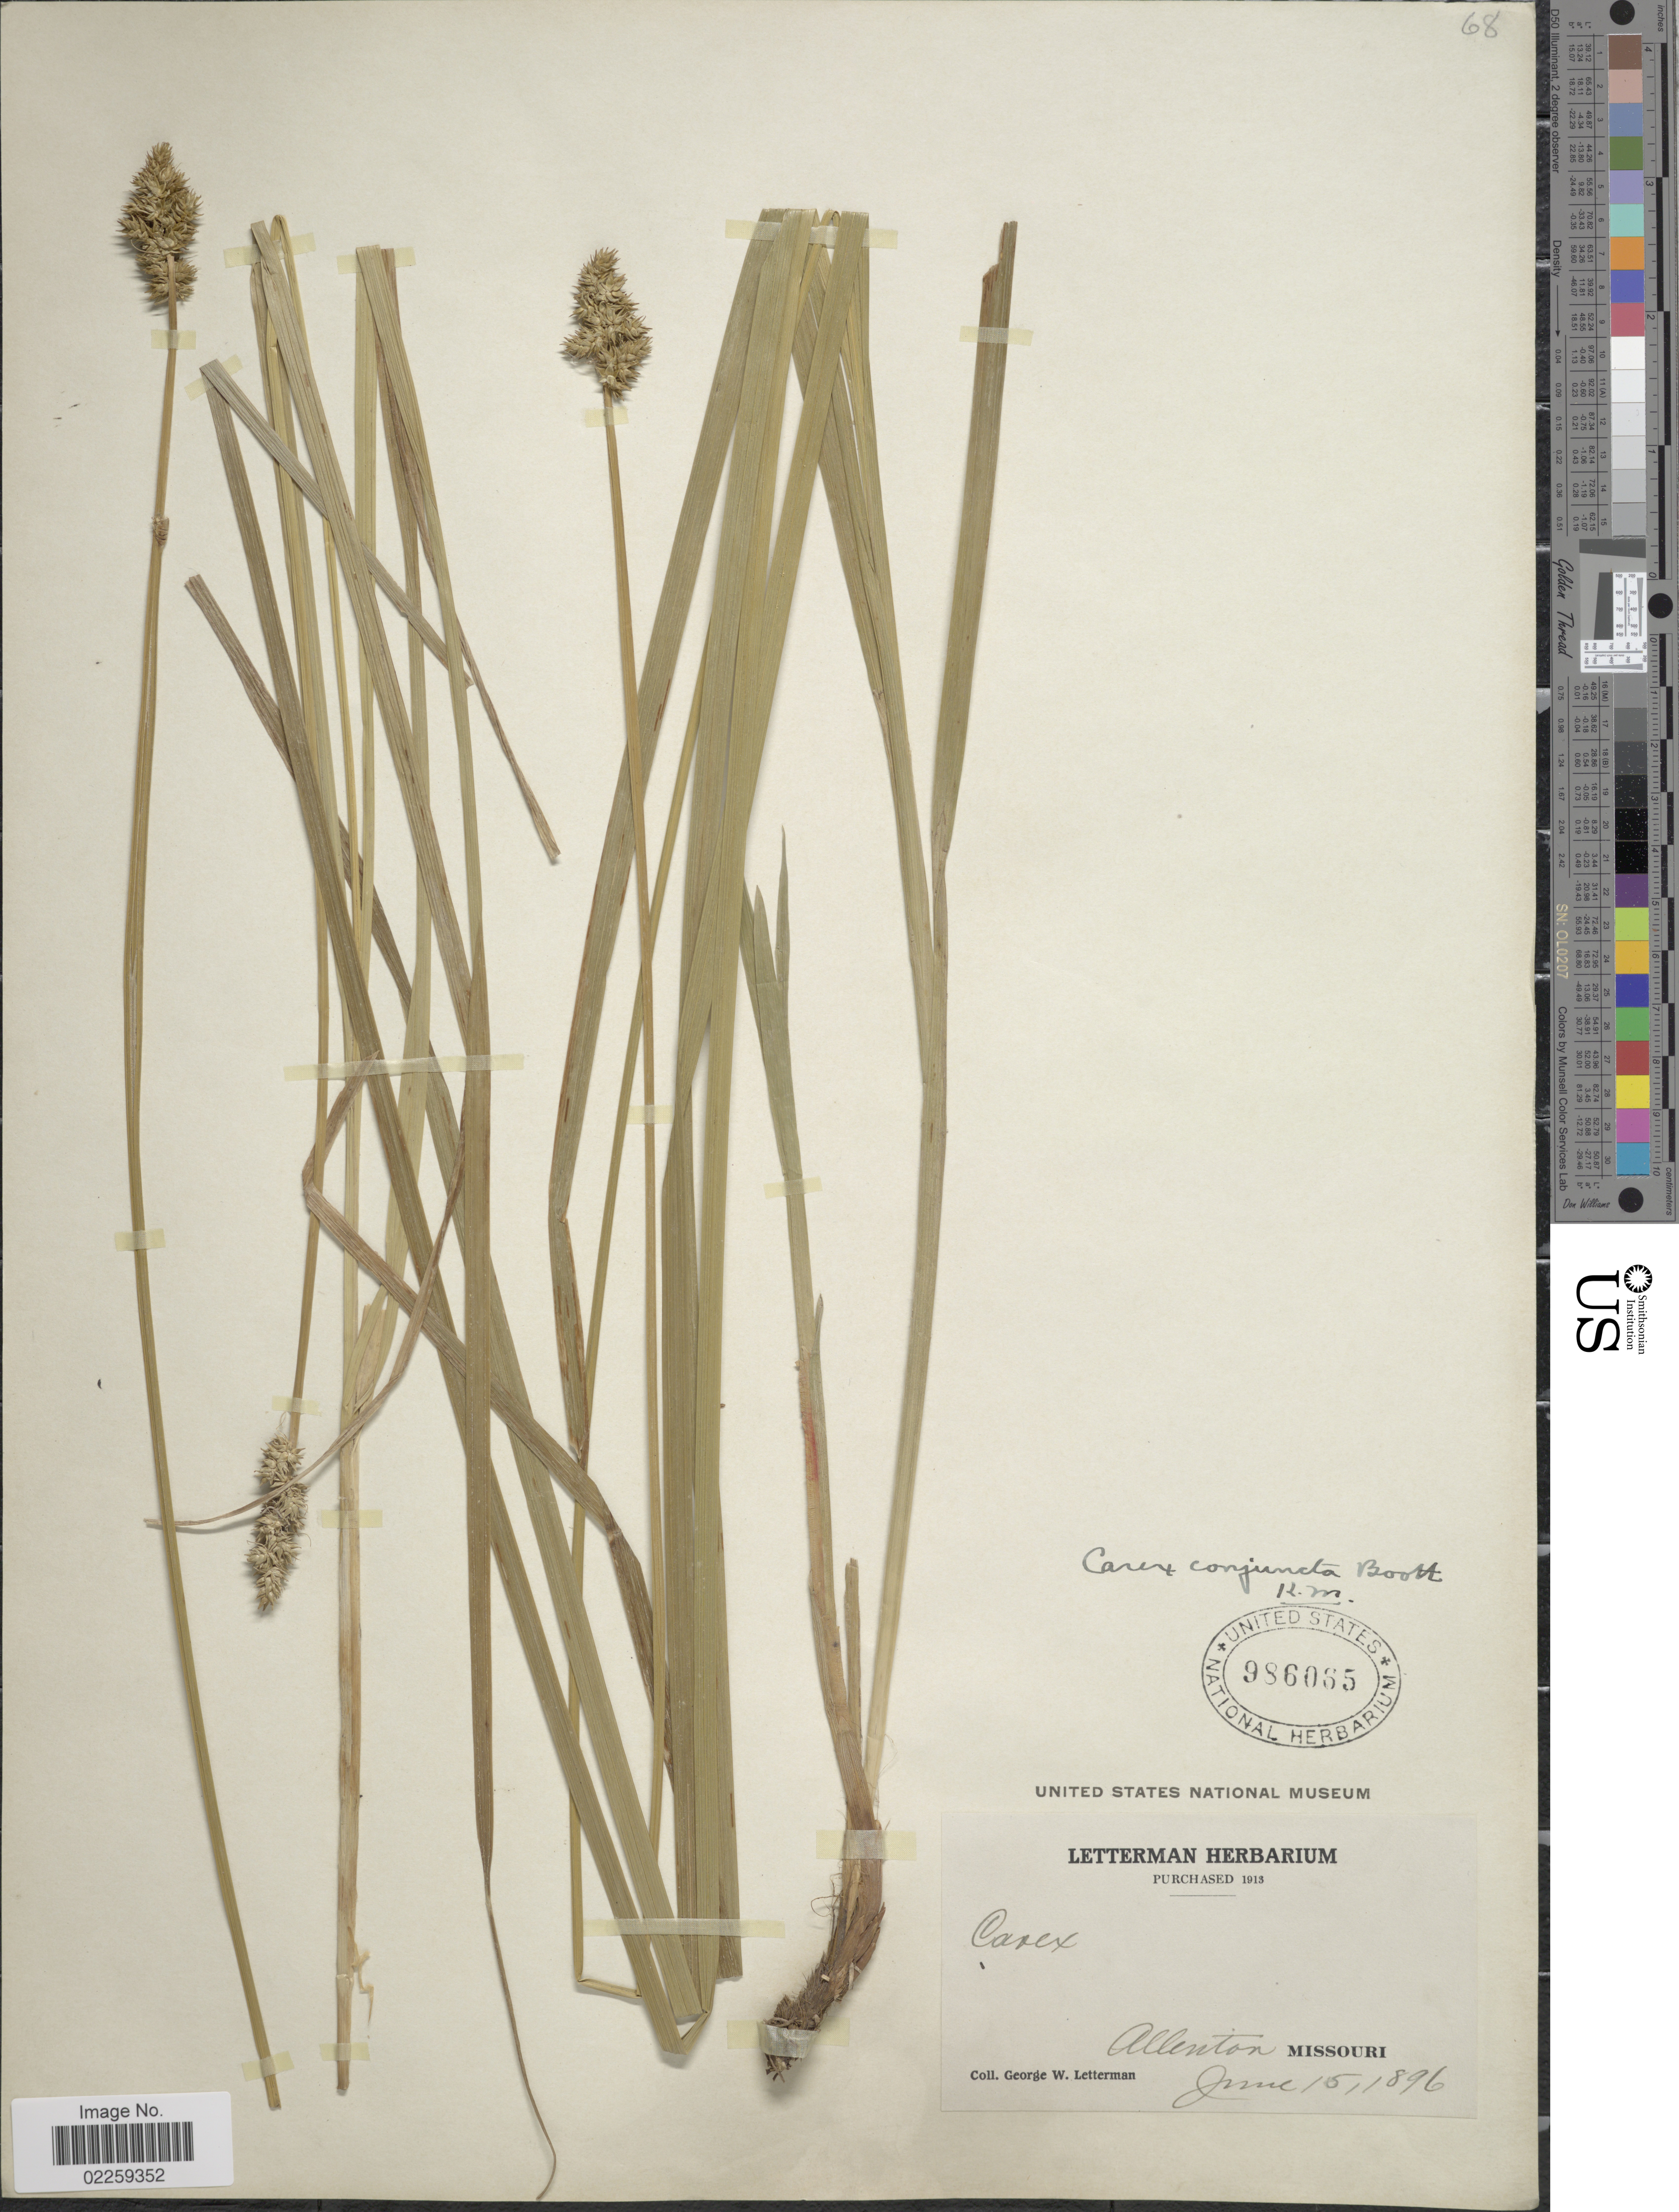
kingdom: Plantae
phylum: Tracheophyta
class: Liliopsida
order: Poales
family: Cyperaceae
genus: Carex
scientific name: Carex conjuncta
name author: Boott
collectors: G. W. Letterman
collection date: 1896-06-15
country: United States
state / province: Missouri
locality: Allenton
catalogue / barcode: US 986065